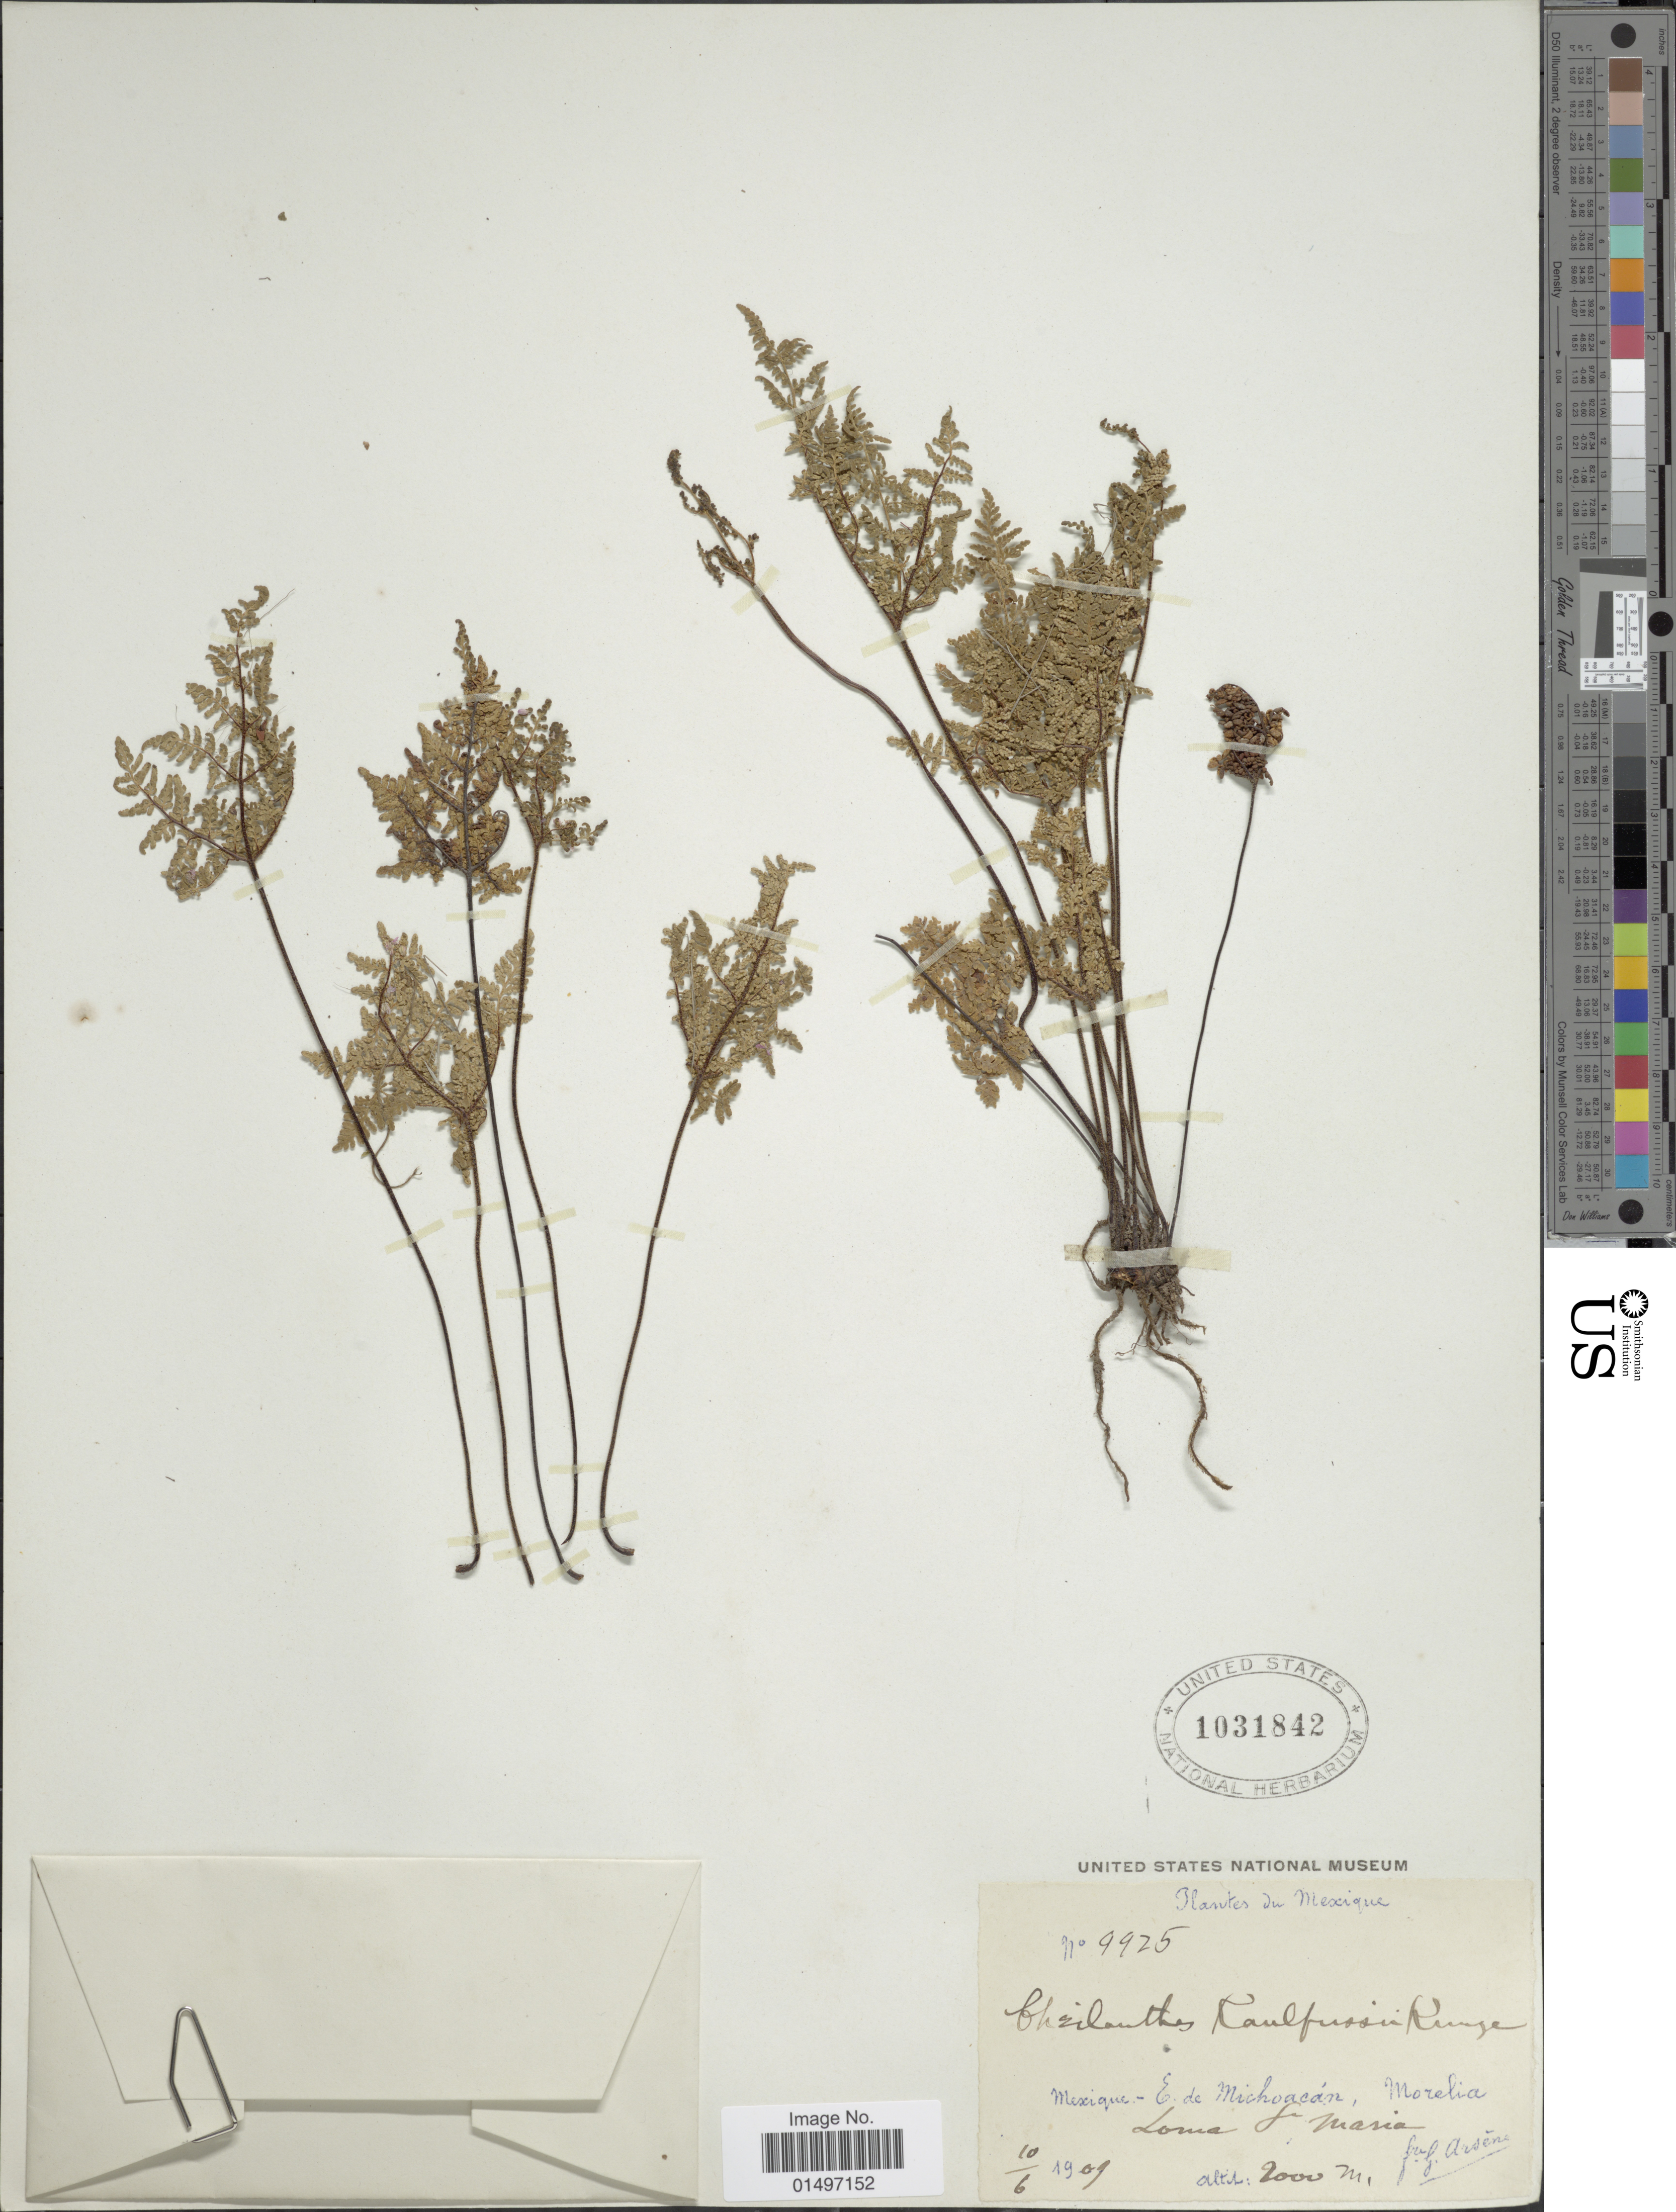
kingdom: Plantae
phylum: Tracheophyta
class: Polypodiopsida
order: Polypodiales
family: Pteridaceae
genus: Gaga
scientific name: Gaga kaulfussii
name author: (Kunze) Fay W. Li & Windham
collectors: Bro. G. Arsène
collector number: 9925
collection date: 1909-06-10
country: Mexico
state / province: Michoacán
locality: Mexique, - E. de Michoacan, Morelia, Loma de Maria.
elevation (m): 2000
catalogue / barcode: US 1031842